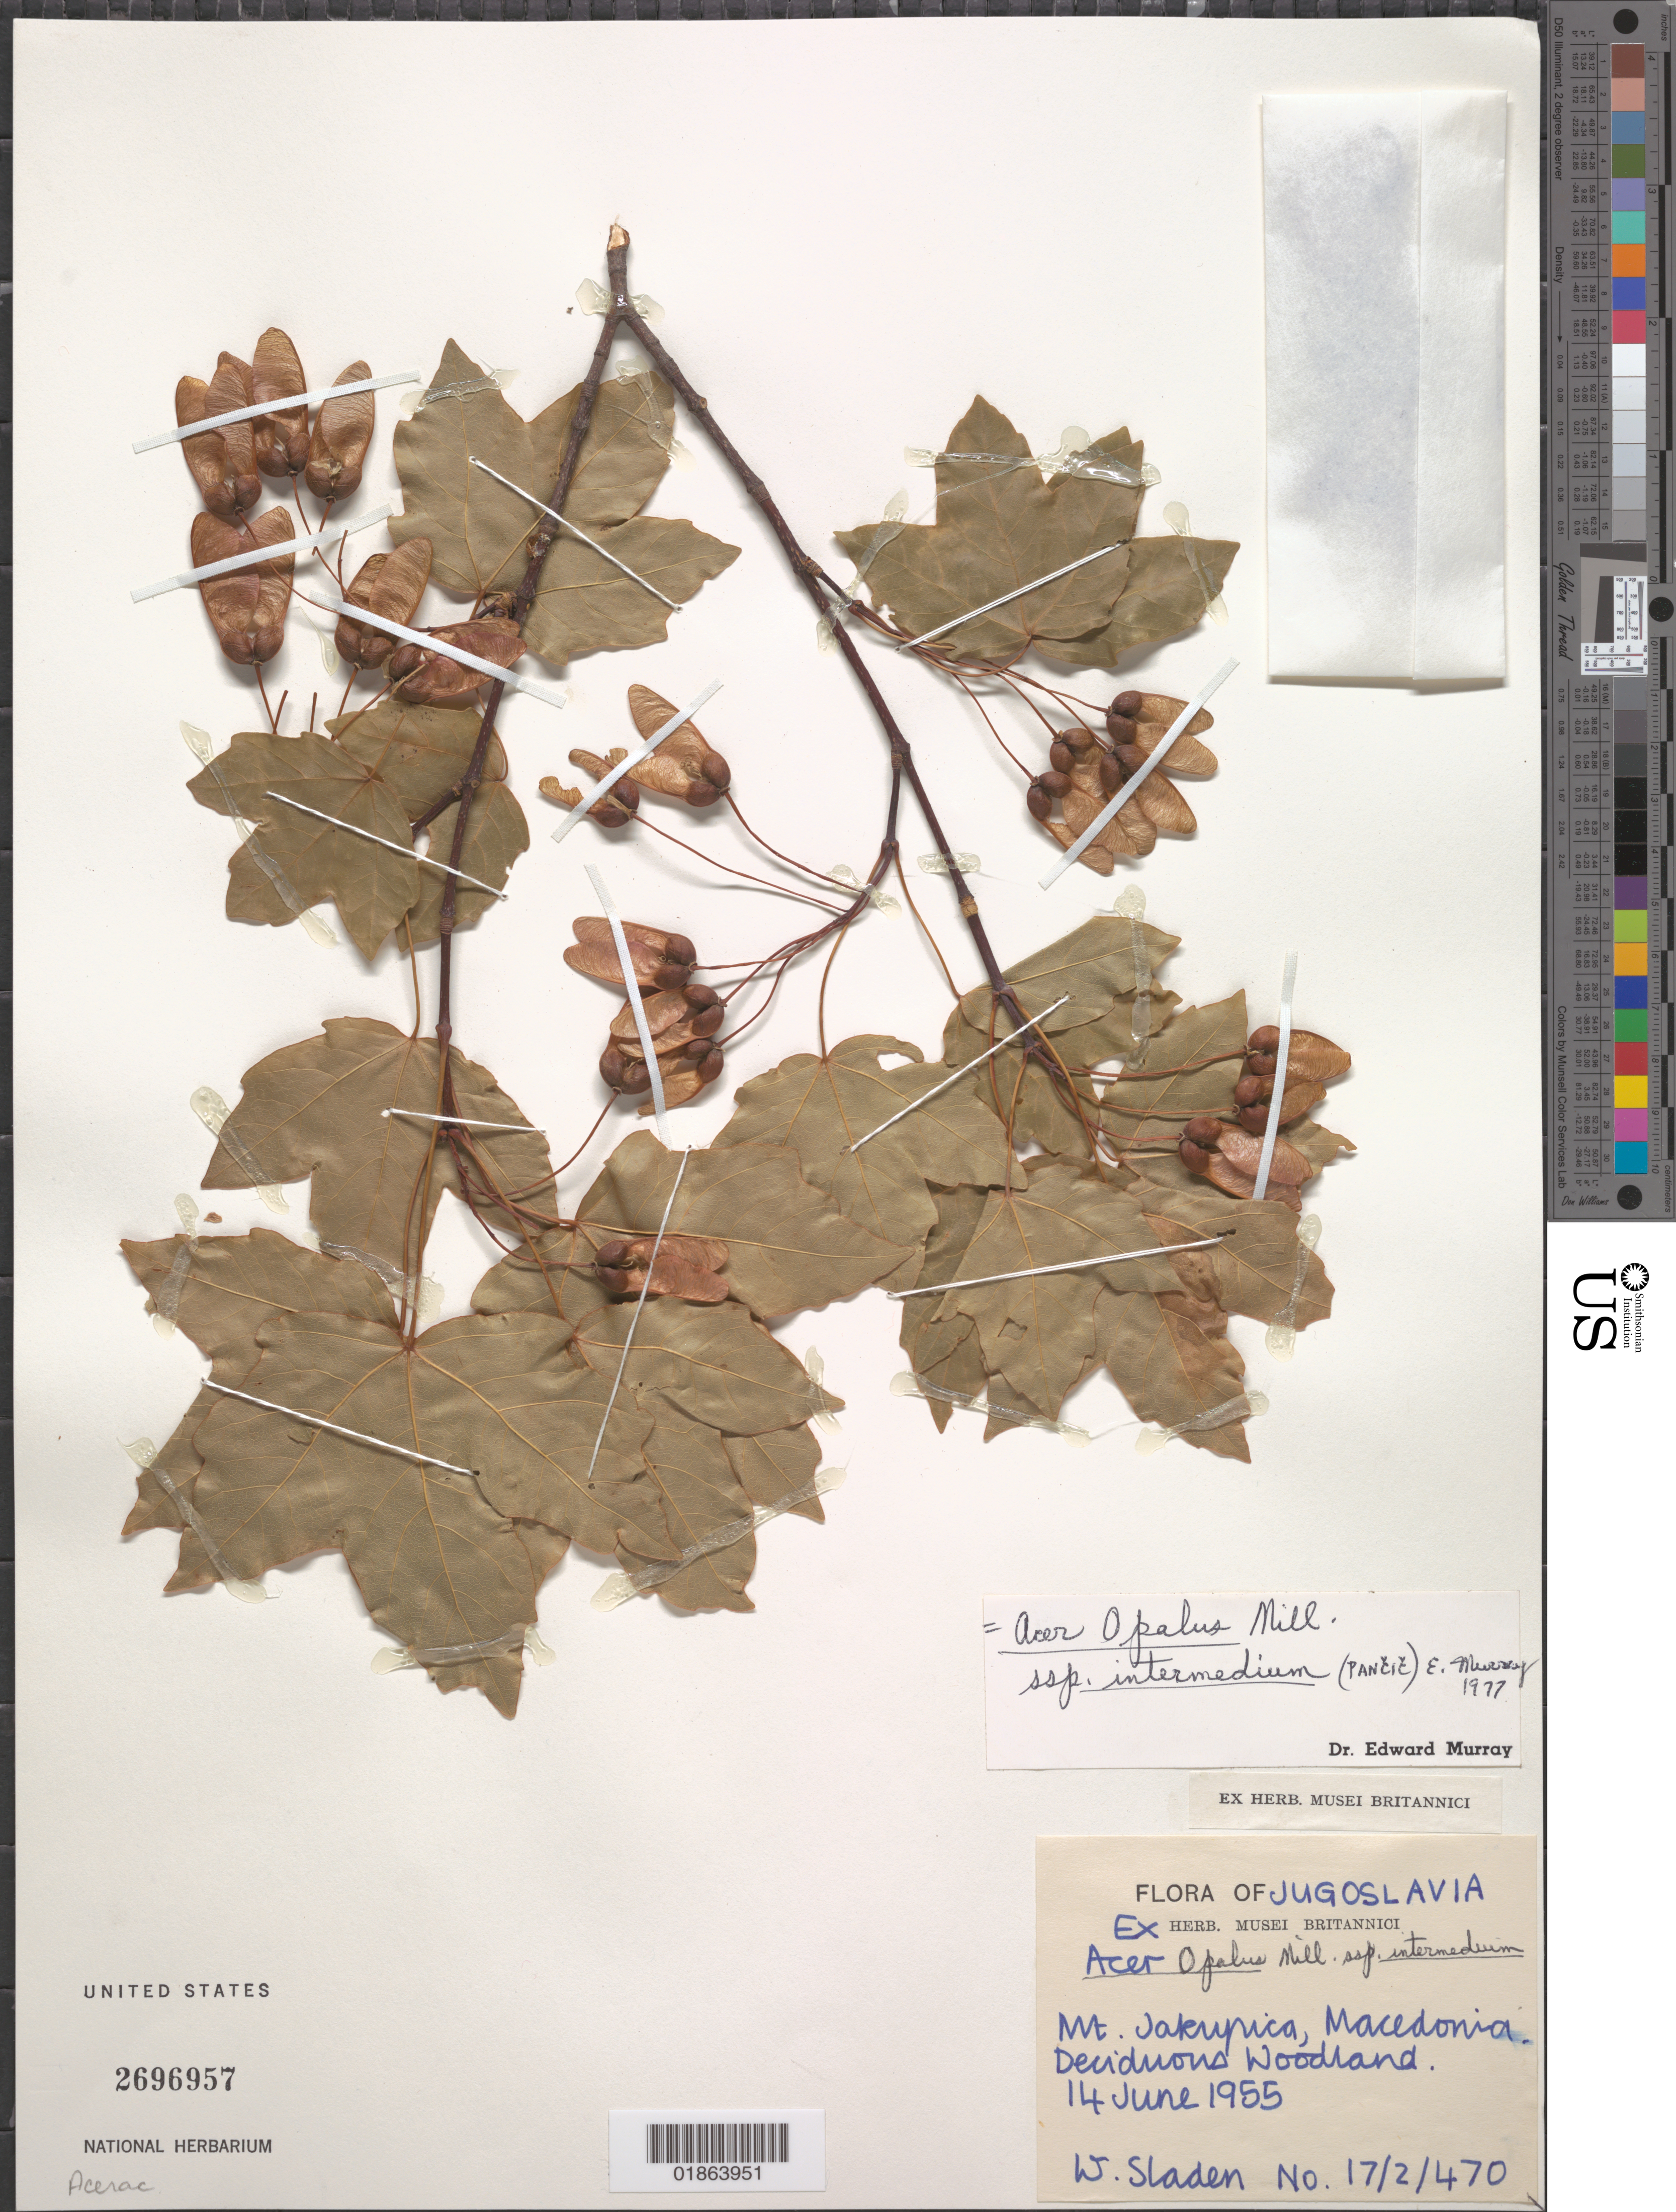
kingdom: Plantae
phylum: Tracheophyta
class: Magnoliopsida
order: Sapindales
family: Sapindaceae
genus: Acer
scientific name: Acer opalus subsp. intermedium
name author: (Pančić) A.E. Murray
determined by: Murray, Edward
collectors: W. Sladen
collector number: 17/2/470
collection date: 1955-06-14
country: North Macedonia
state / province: Chashka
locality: Mt. Jakupica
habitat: Deciduous woods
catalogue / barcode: US 2696957